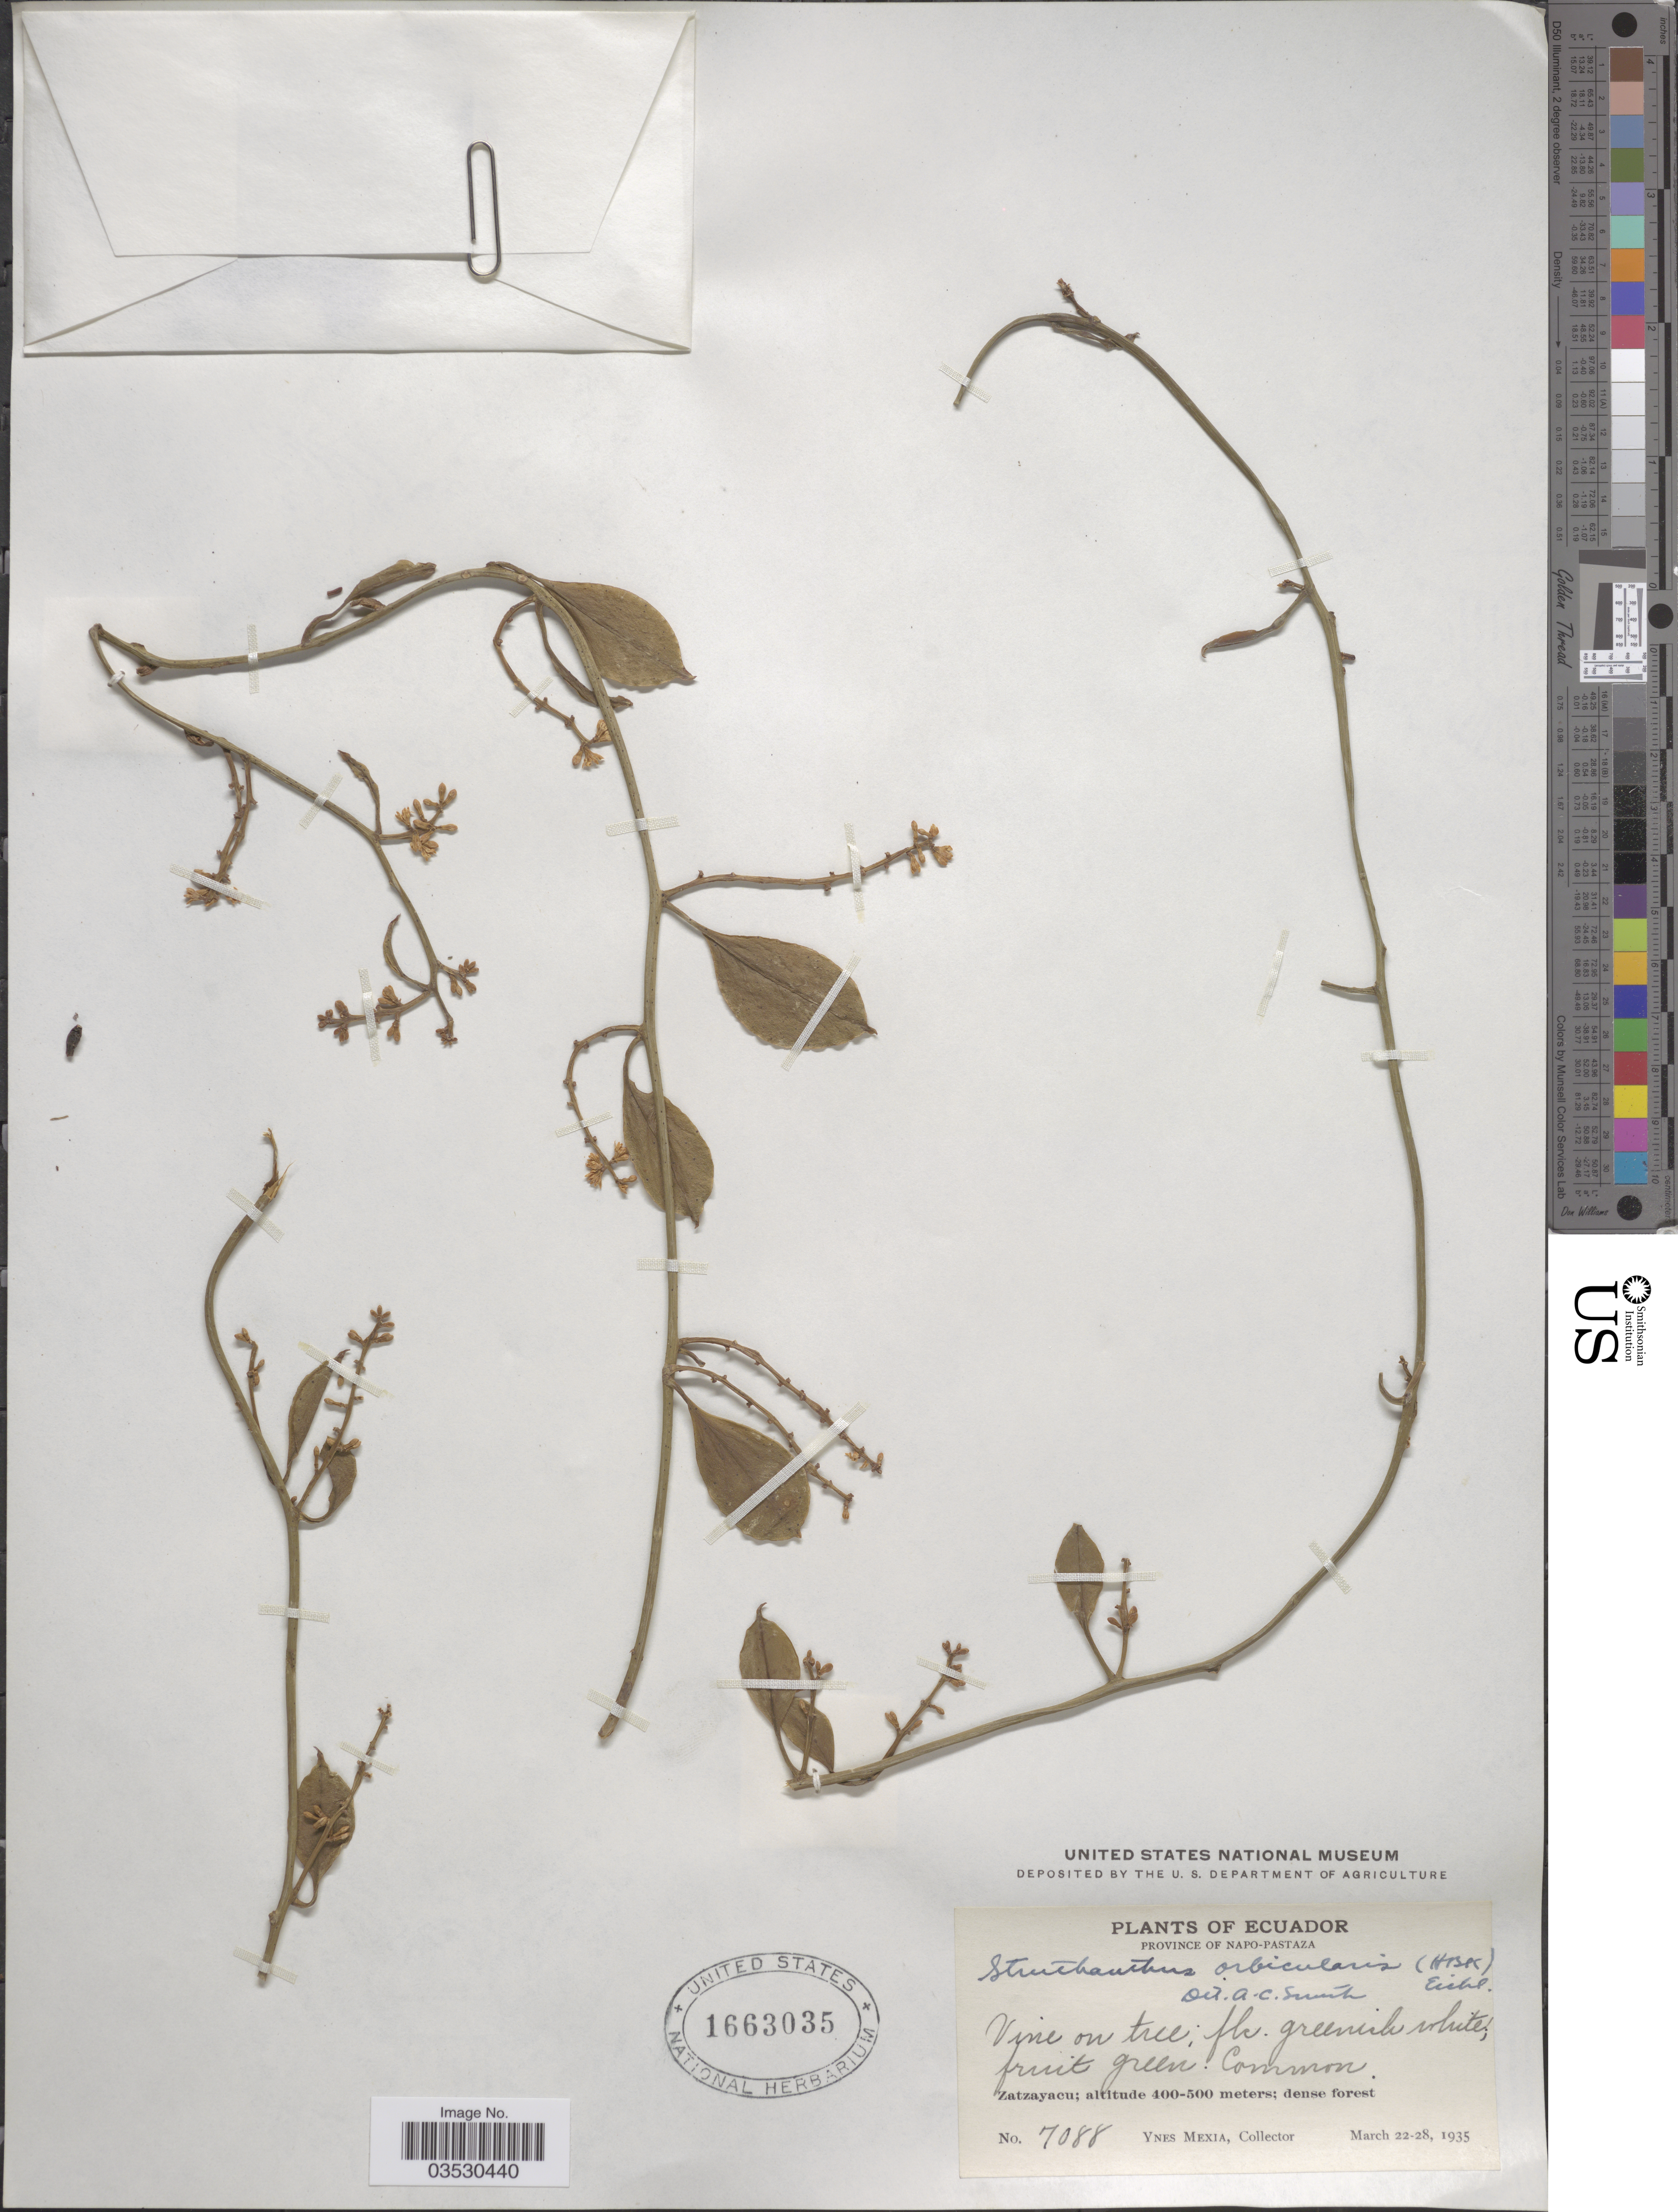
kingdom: Plantae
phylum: Tracheophyta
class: Magnoliopsida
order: Santalales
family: Loranthaceae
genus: Struthanthus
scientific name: Struthanthus orbicularis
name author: (Kunth) Blume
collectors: Y. Mexia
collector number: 7088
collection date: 1935-03-22/1935-03-28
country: Ecuador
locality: Province of Napo-Pastaza. Zatzayacu.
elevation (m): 400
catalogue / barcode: US 1663035